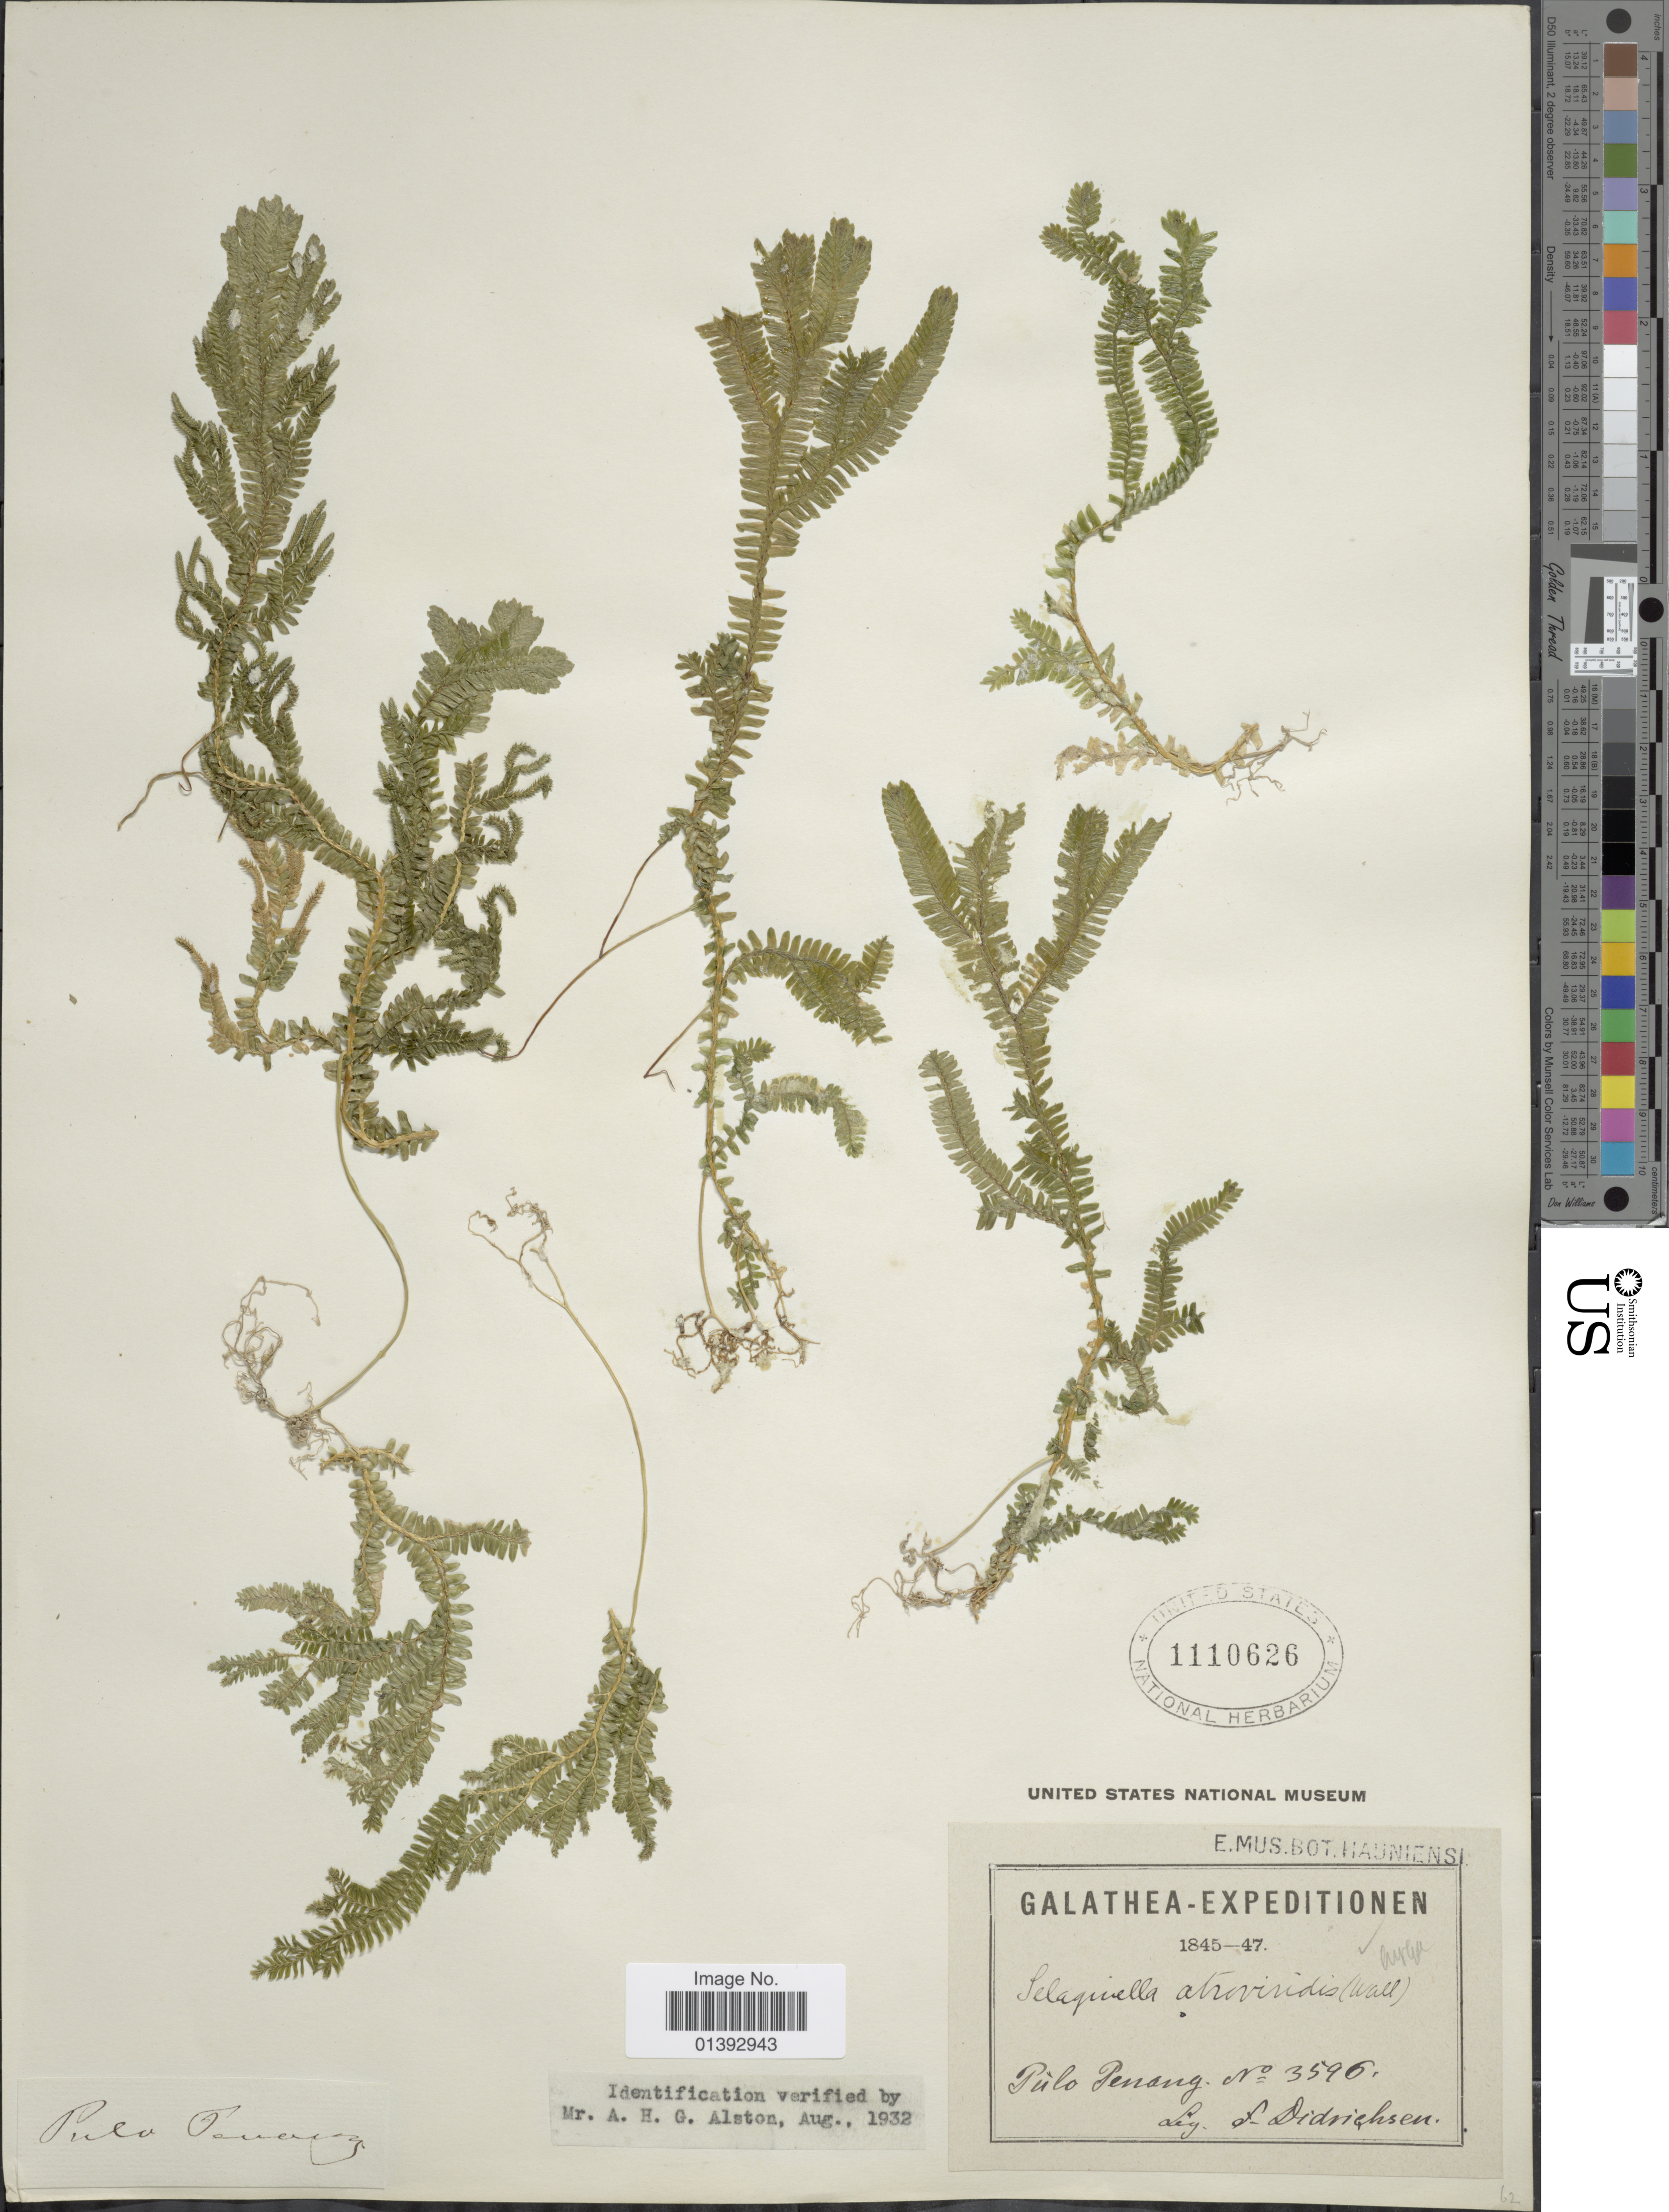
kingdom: Plantae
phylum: Tracheophyta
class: Lycopodiopsida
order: Selaginellales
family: Selaginellaceae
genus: Selaginella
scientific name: Selaginella intermedia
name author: (Blume) Spring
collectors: D. Didrichsen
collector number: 3596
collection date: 1845/1847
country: Malaysia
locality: Pulo Penang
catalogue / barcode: US 1110626